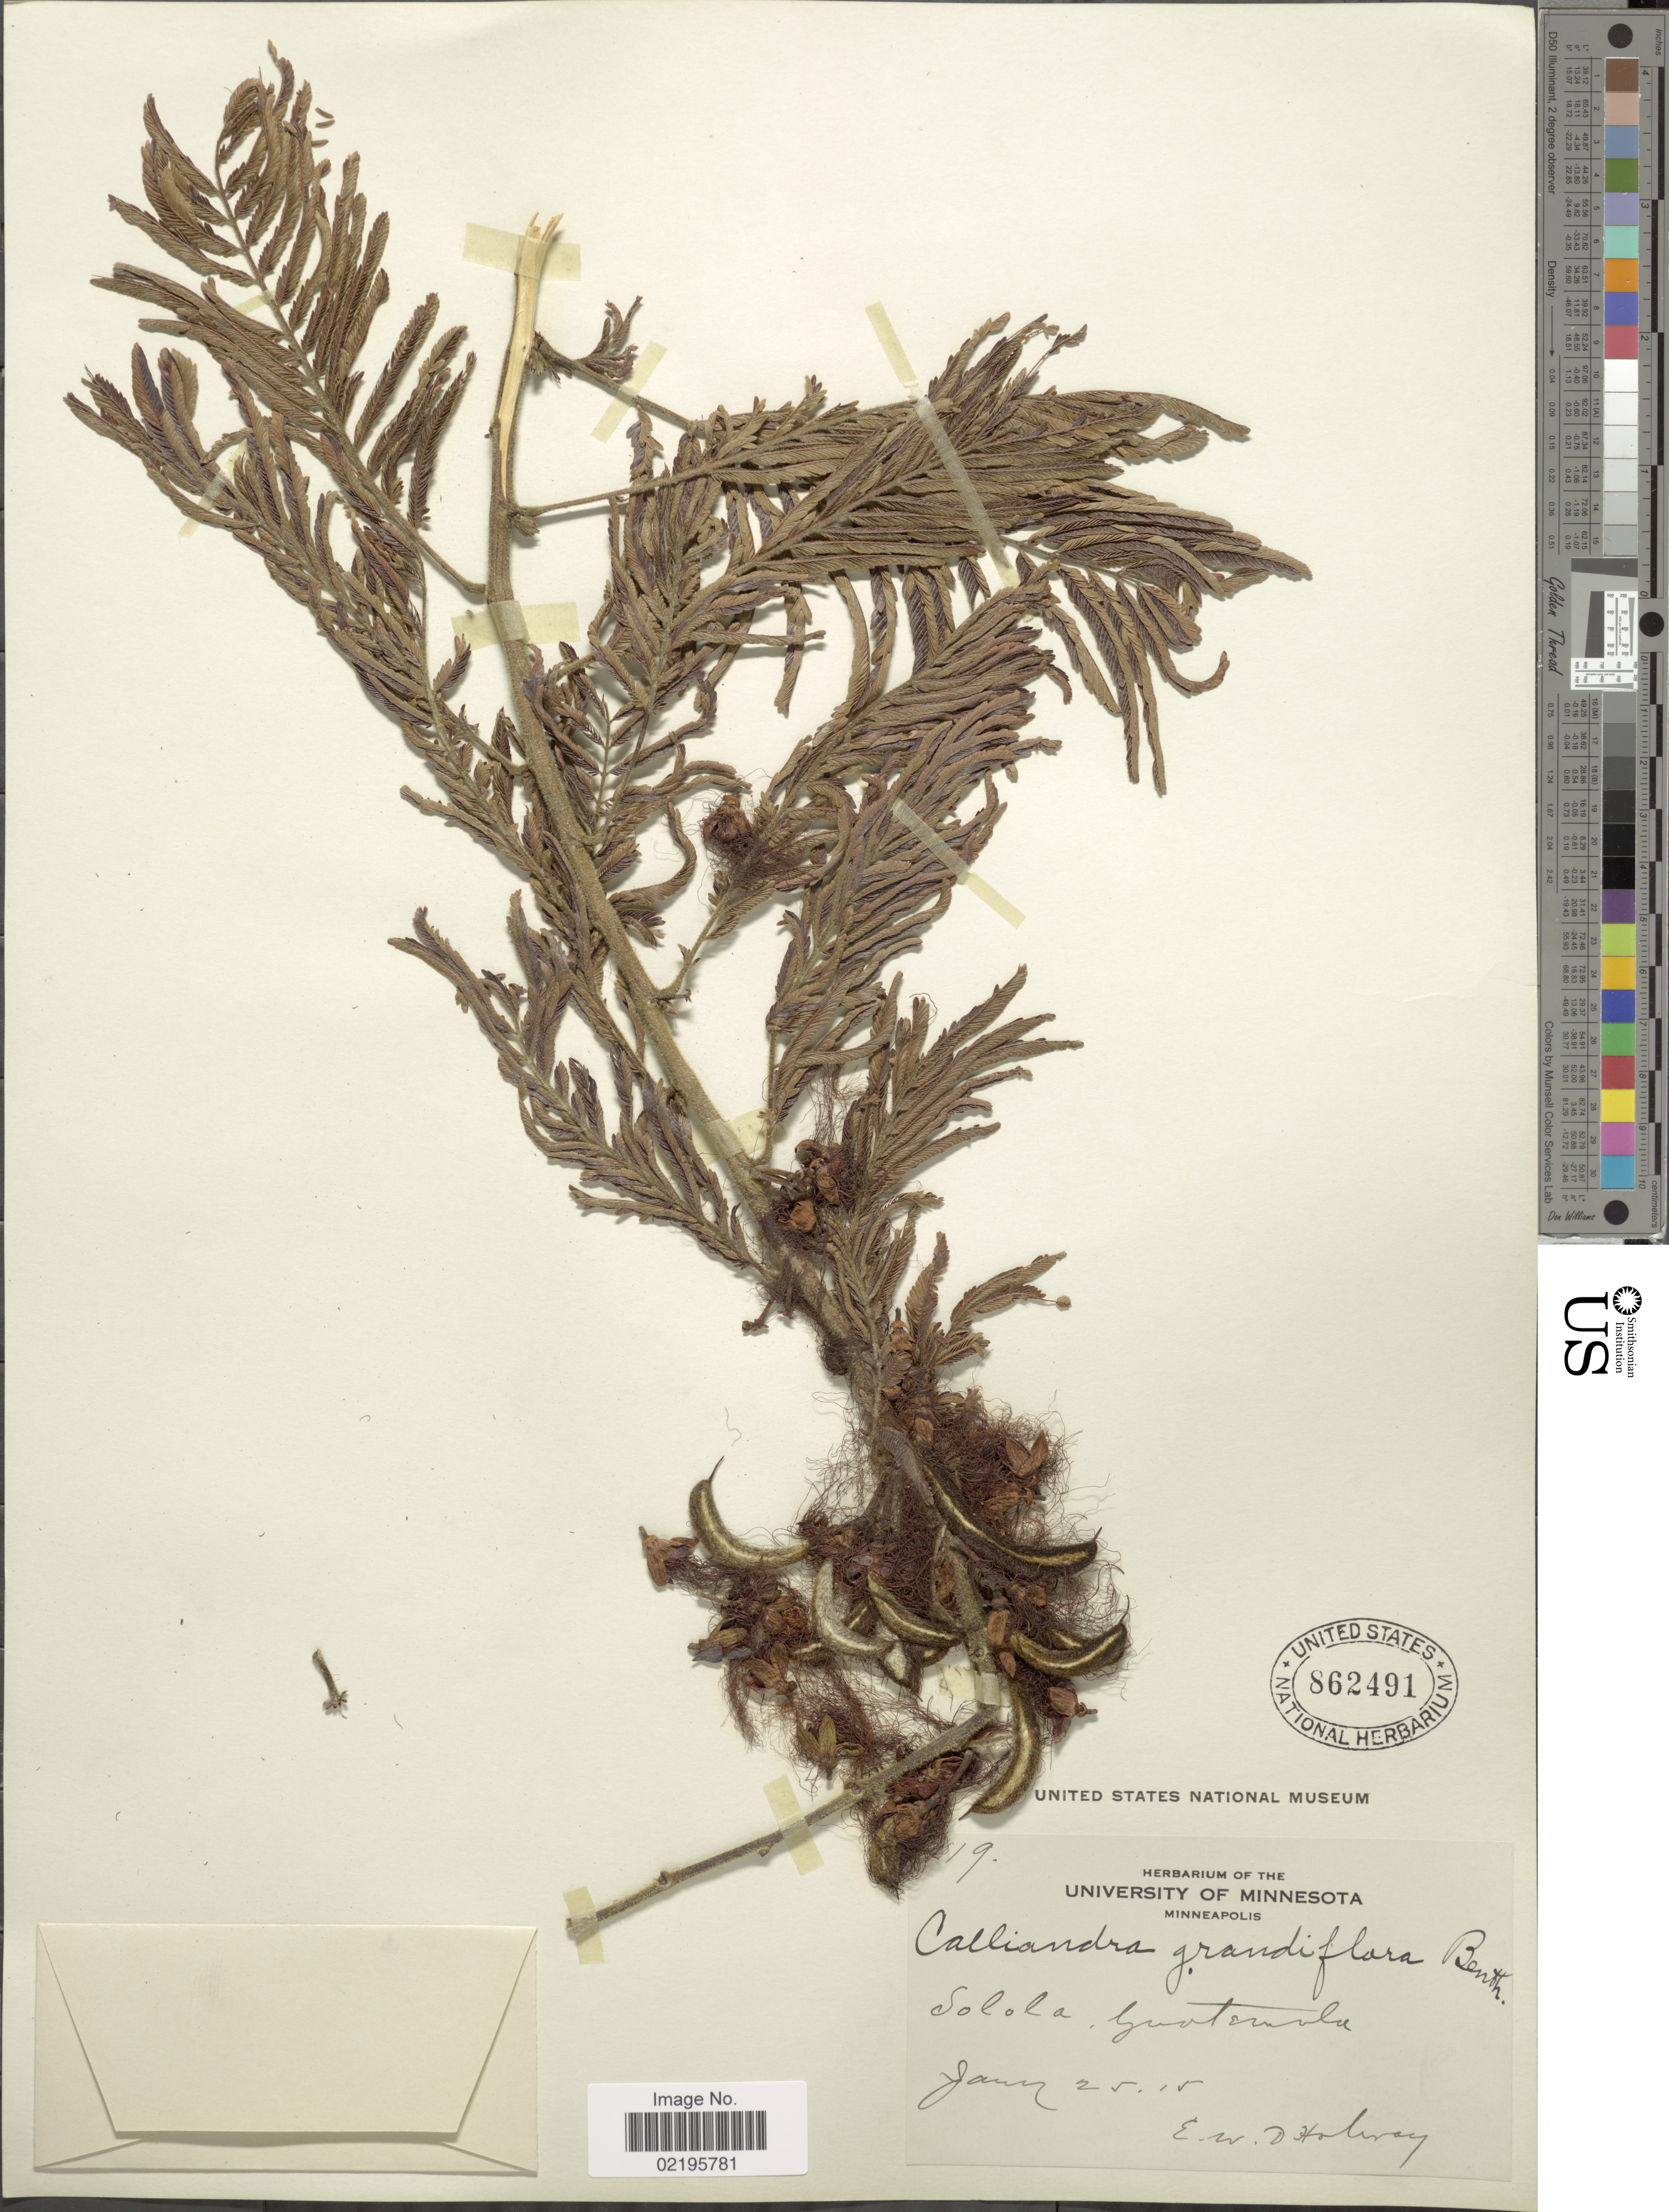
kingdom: Plantae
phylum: Tracheophyta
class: Magnoliopsida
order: Fabales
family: Fabaceae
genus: Calliandra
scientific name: Calliandra conzattiana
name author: (Britton) Standl.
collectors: E. W. D. Holway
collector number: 19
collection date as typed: Transcribed d/m/y: 25/1/15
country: Guatemala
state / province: Sololá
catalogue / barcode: US 862491